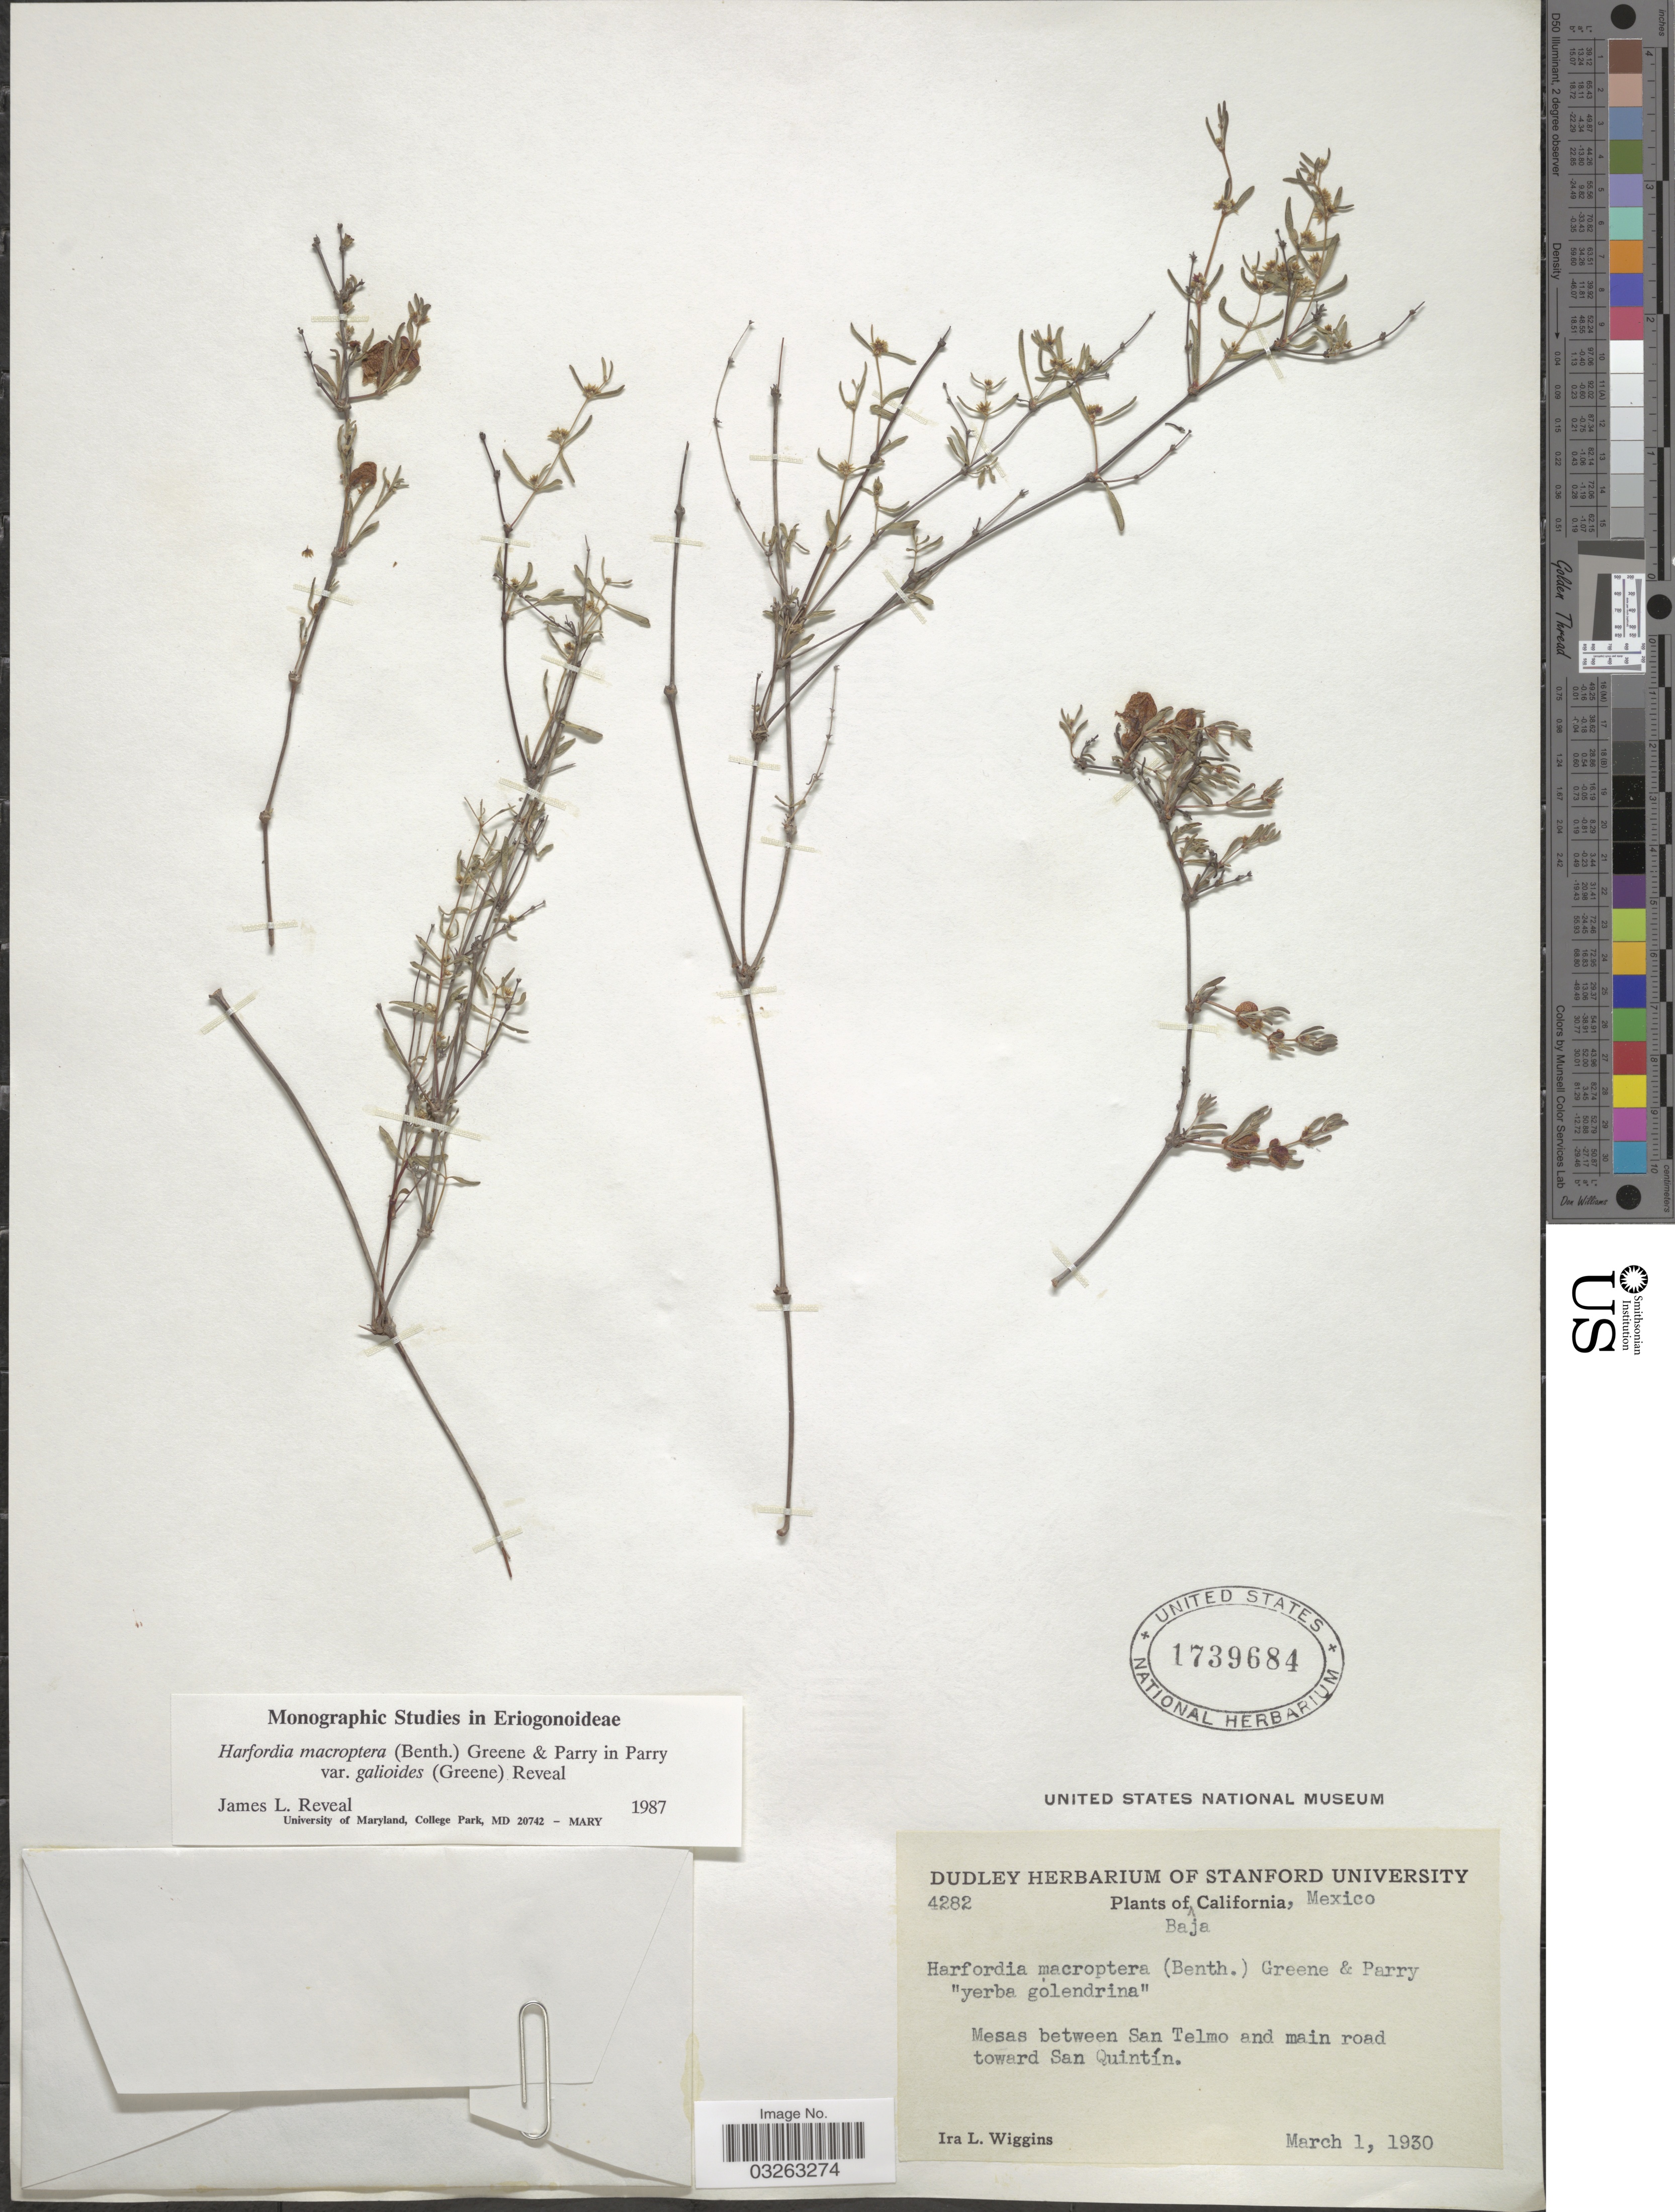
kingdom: Plantae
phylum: Tracheophyta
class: Magnoliopsida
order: Caryophyllales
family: Polygonaceae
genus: Harfordia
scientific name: Harfordia macroptera var. galioides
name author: (Greene) Reveal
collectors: I. L. Wiggins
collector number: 4282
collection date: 1930-03-01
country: Mexico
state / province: Baja California Norte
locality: Mesas between San Telmo and main road toward San Quintín.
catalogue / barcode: US 1739684